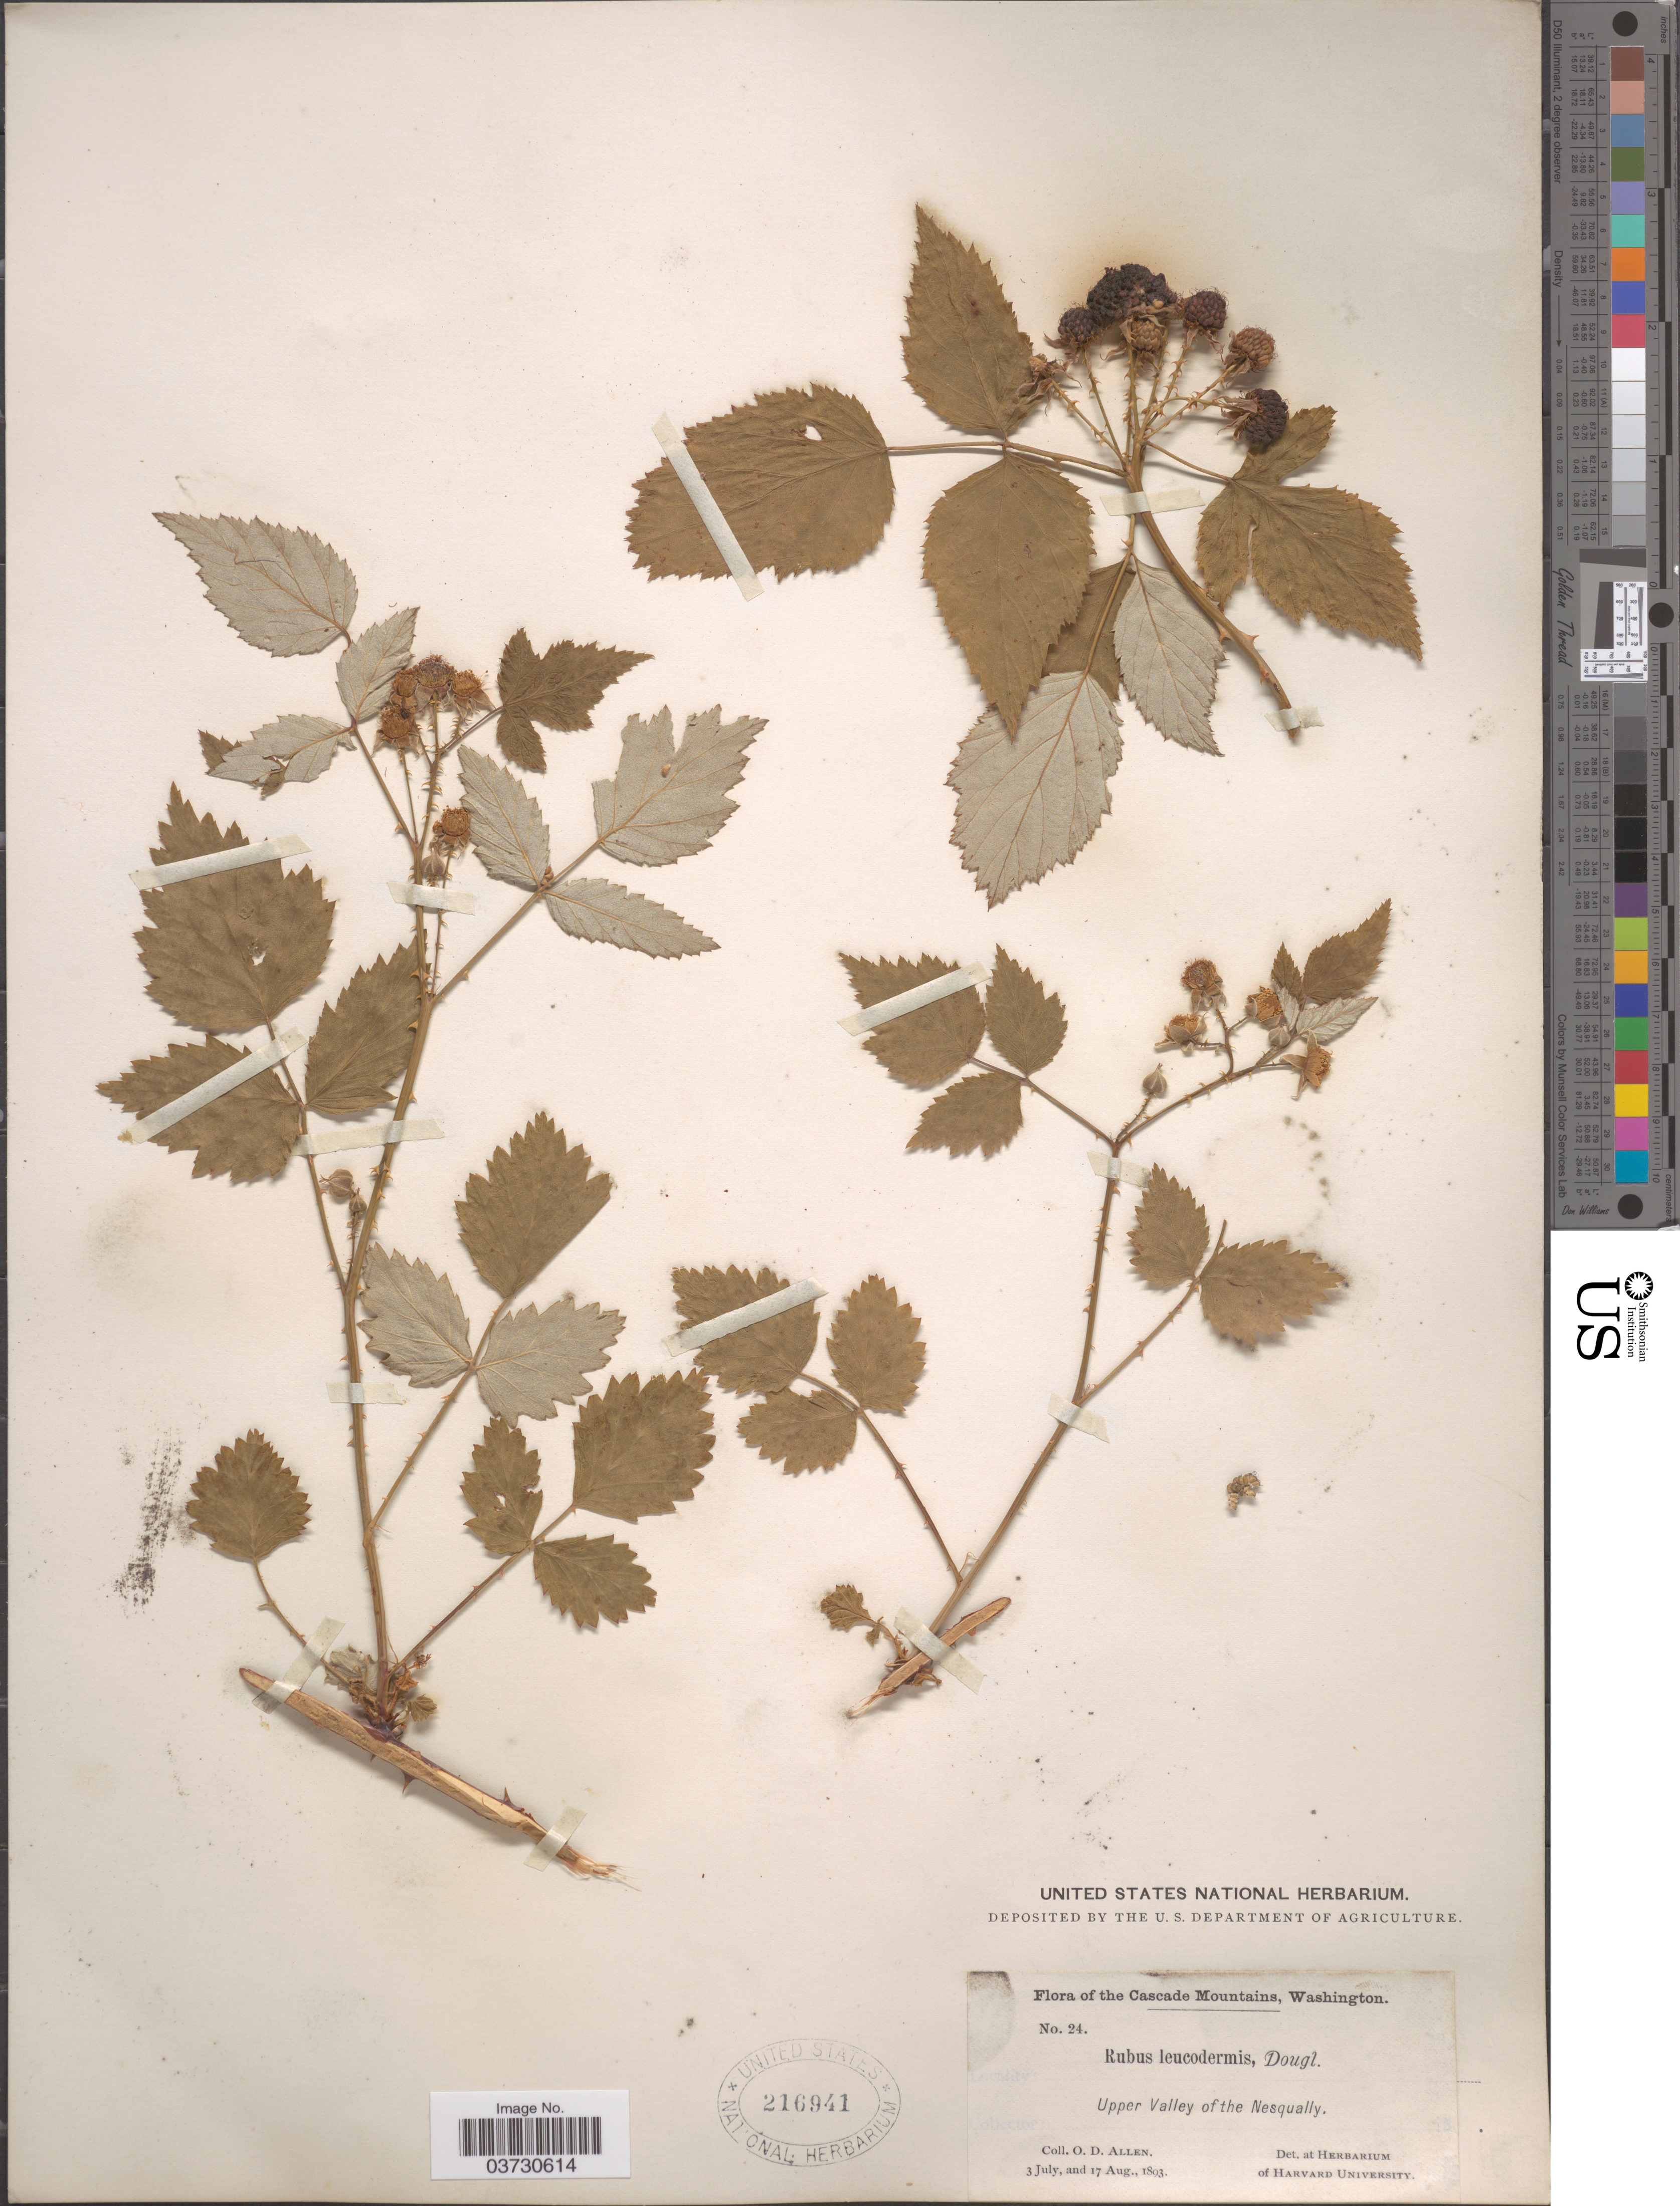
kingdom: Plantae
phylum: Tracheophyta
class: Magnoliopsida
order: Rosales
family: Rosaceae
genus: Rubus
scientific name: Rubus leucodermis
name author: Douglas ex Torr. & A. Gray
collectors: O. D. Allen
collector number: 24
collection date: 1893-07-03/1893-08-17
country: United States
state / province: Washington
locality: Cascade Mountains. Upper Valley of the Nesqually.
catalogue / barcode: US 216941